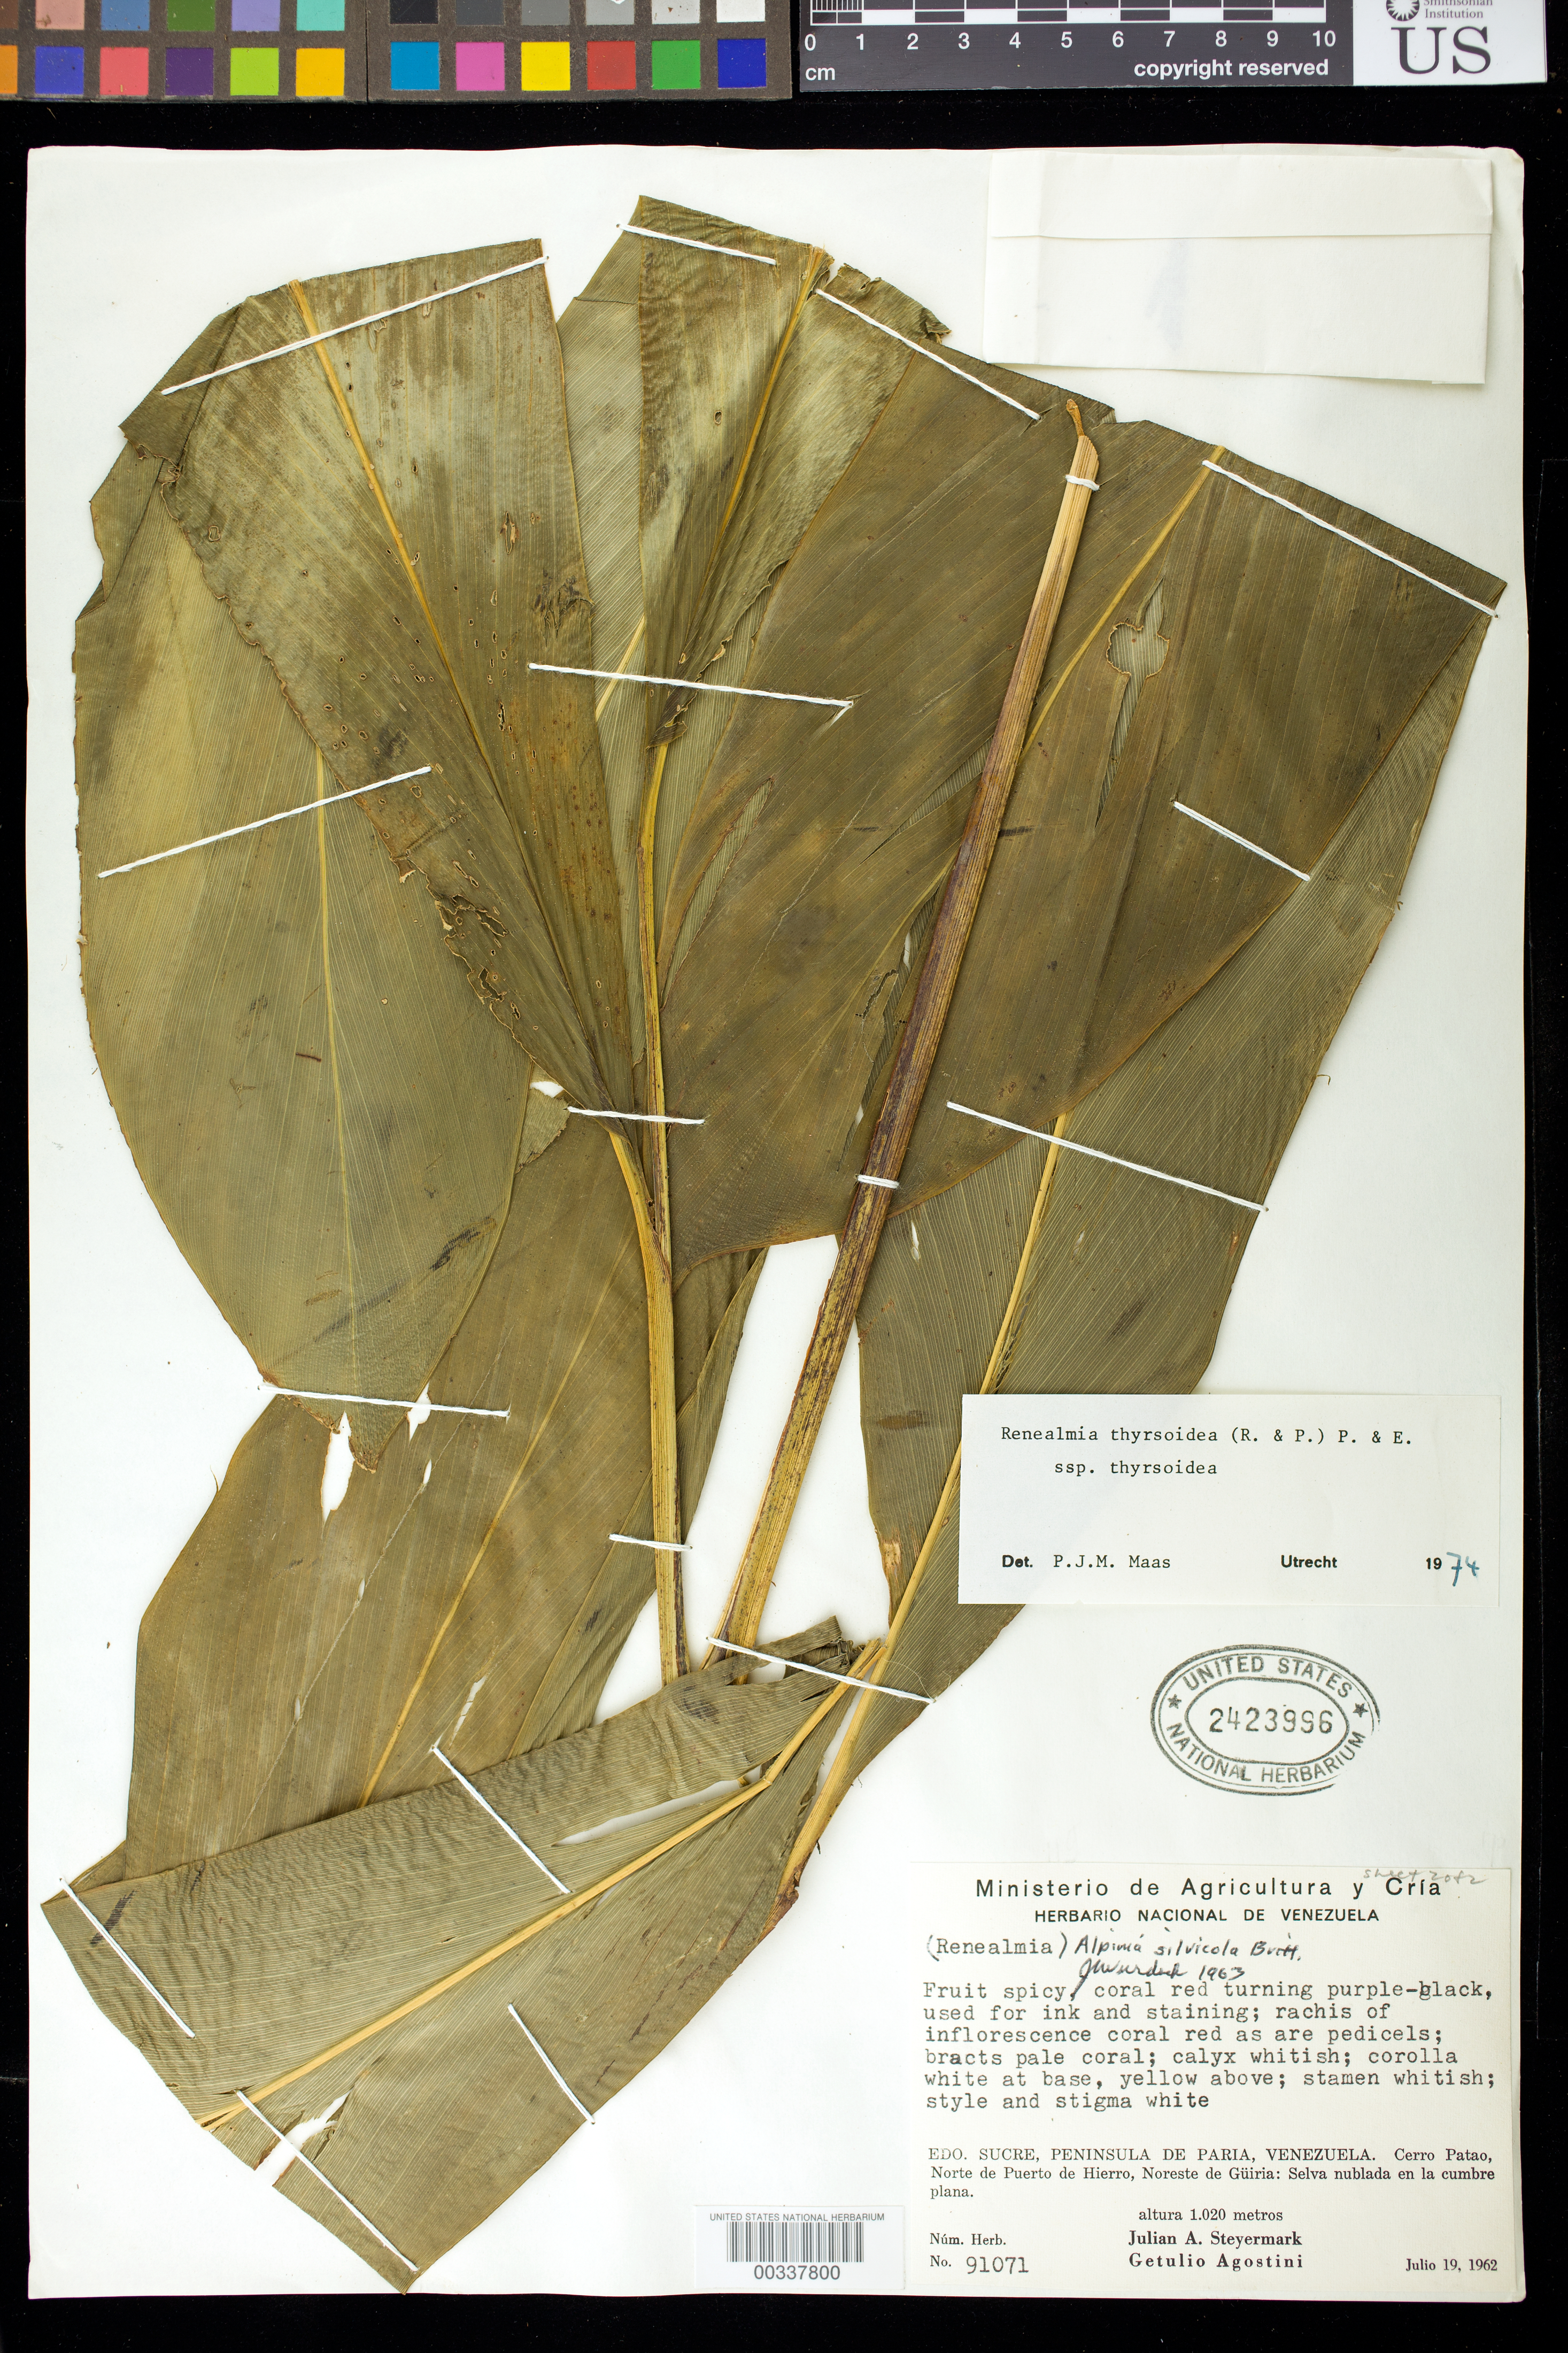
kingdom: Plantae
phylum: Tracheophyta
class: Liliopsida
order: Zingiberales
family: Zingiberaceae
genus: Renealmia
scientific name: Renealmia thyrsoidea subsp. thyrsoidea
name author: (Ruiz & Pav.) Poepp. & Endl.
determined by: Maas, Paul J. M.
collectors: J. Steyermark & G. Agostini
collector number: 91071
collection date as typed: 19 Jul 1962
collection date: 1962-07-19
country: Venezuela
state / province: Sucre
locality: Peninsula de paria, cerro patao, norte de puerto de hierro, noreste de guiria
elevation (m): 1020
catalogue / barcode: US 2423996